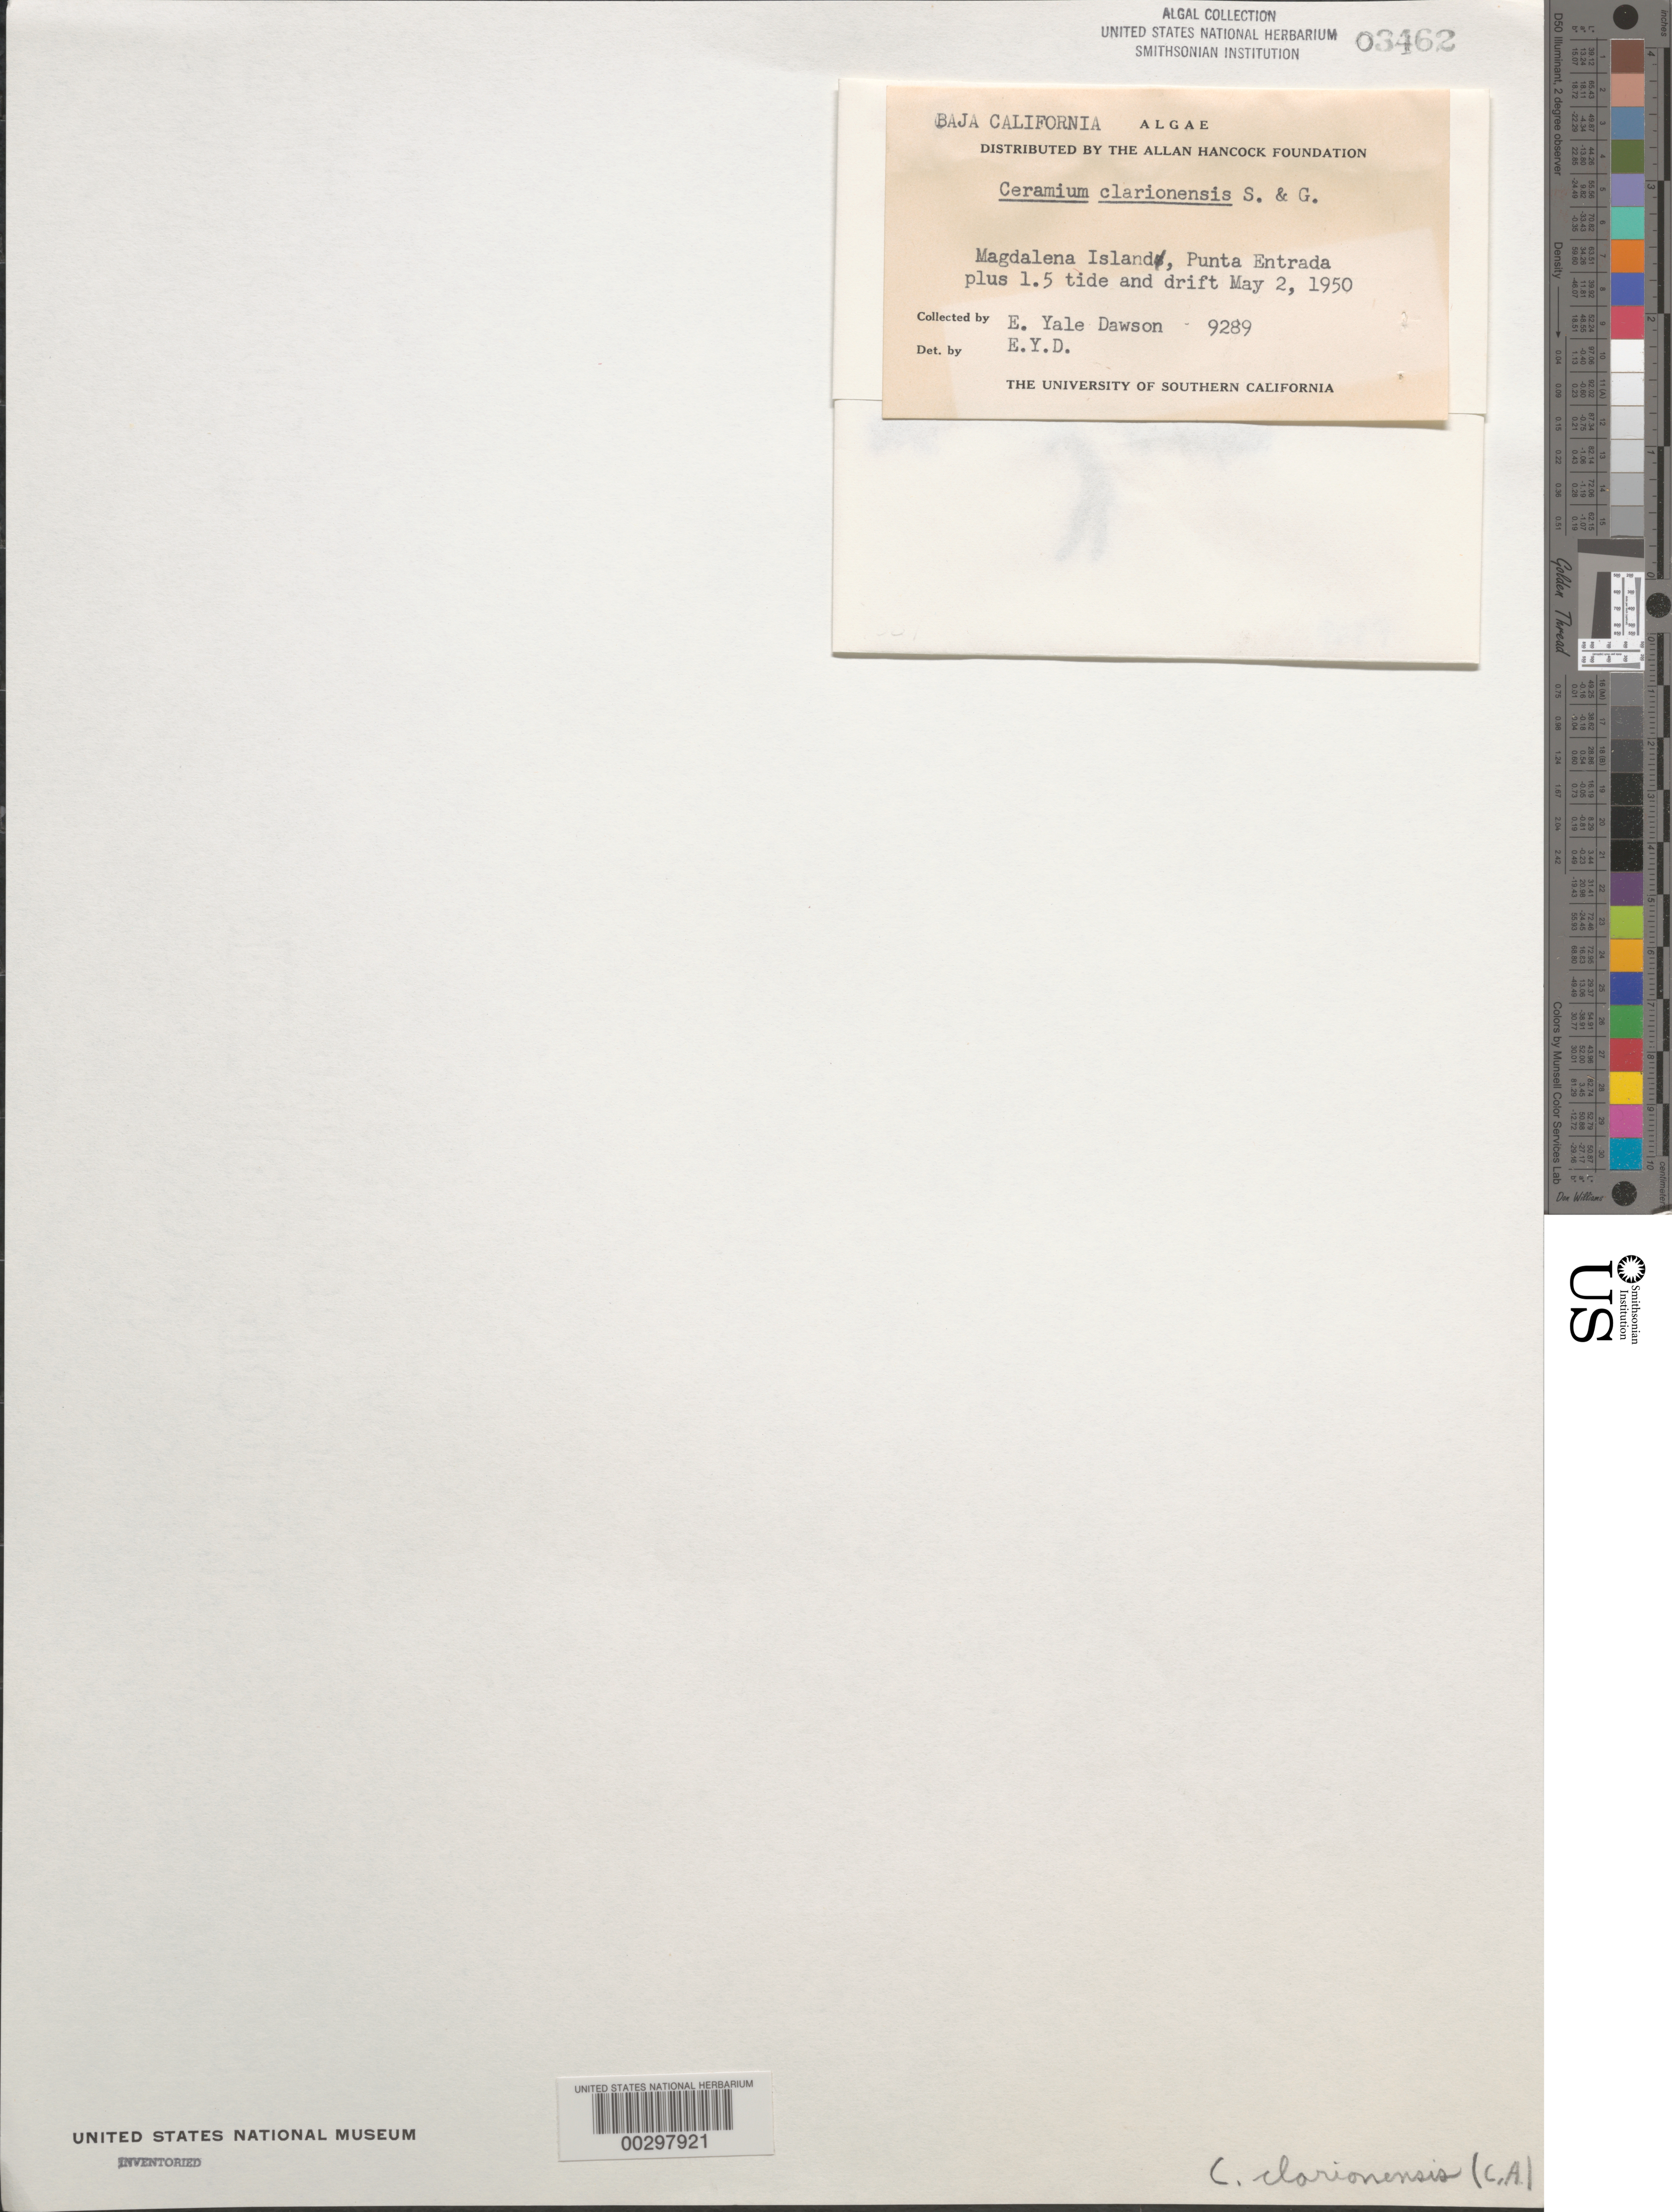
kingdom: Plantae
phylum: Rhodophyta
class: Florideophyceae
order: Ceramiales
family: Ceramiaceae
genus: Ceramium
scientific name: Ceramium clarionense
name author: Setch. & N.L. Gardner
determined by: Dawson, E. Y.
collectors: E. Y. Dawson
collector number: EYD 9289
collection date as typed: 02 May 1950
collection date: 1950-05-02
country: Mexico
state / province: Baja California Sur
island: Magdalena Island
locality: Punta Entrada, Isla Magdalena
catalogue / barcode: US 3462